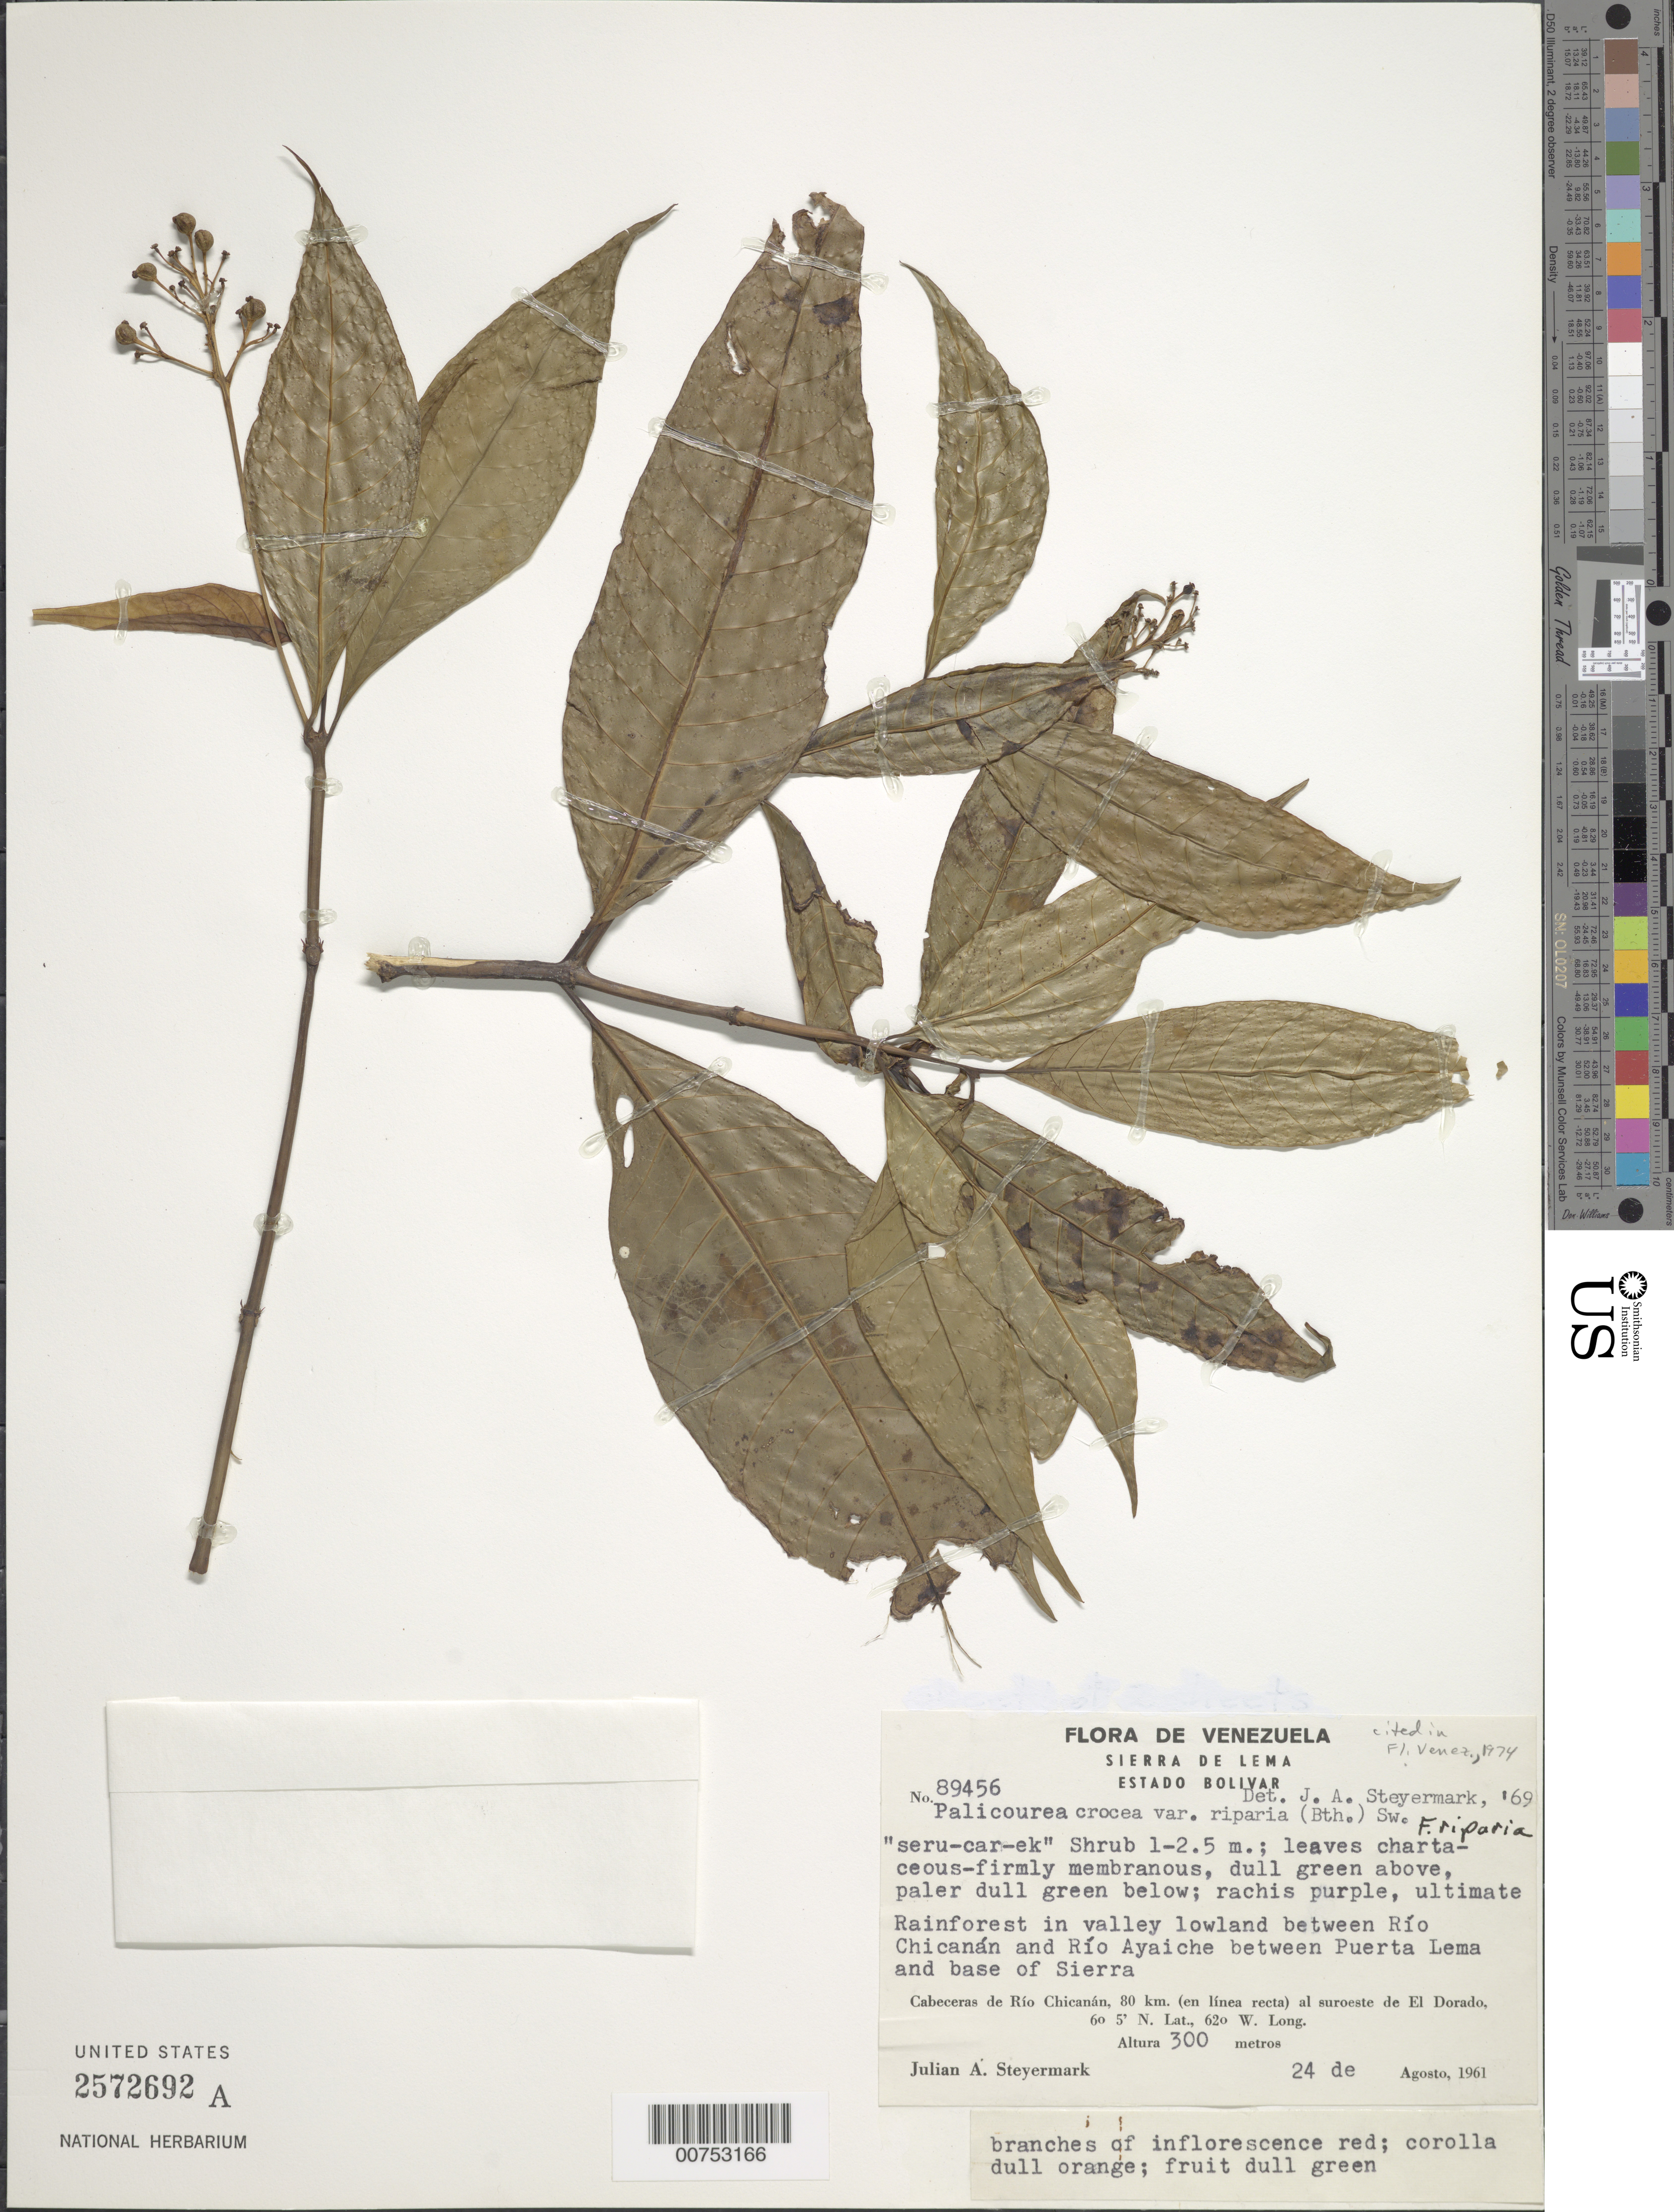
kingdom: Plantae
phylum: Tracheophyta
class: Magnoliopsida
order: Gentianales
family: Rubiaceae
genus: Palicourea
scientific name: Palicourea crocea f. riparia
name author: (Benth.) Griseb.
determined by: Steyermark, Julian A., (VEN)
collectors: J. Steyermark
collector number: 89456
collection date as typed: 24-Aug-61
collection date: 1961-08-24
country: Venezuela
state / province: Bolívar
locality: Sierra de Lema, Cabaceras de Río Chicanan, 80 km in straight line to SW of El Dorado, between Río Chicanan and Río Ayaiche, between Puerta Lema and base of Sierra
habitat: Rainforest in valley lowland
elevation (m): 300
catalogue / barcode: US 2572692A